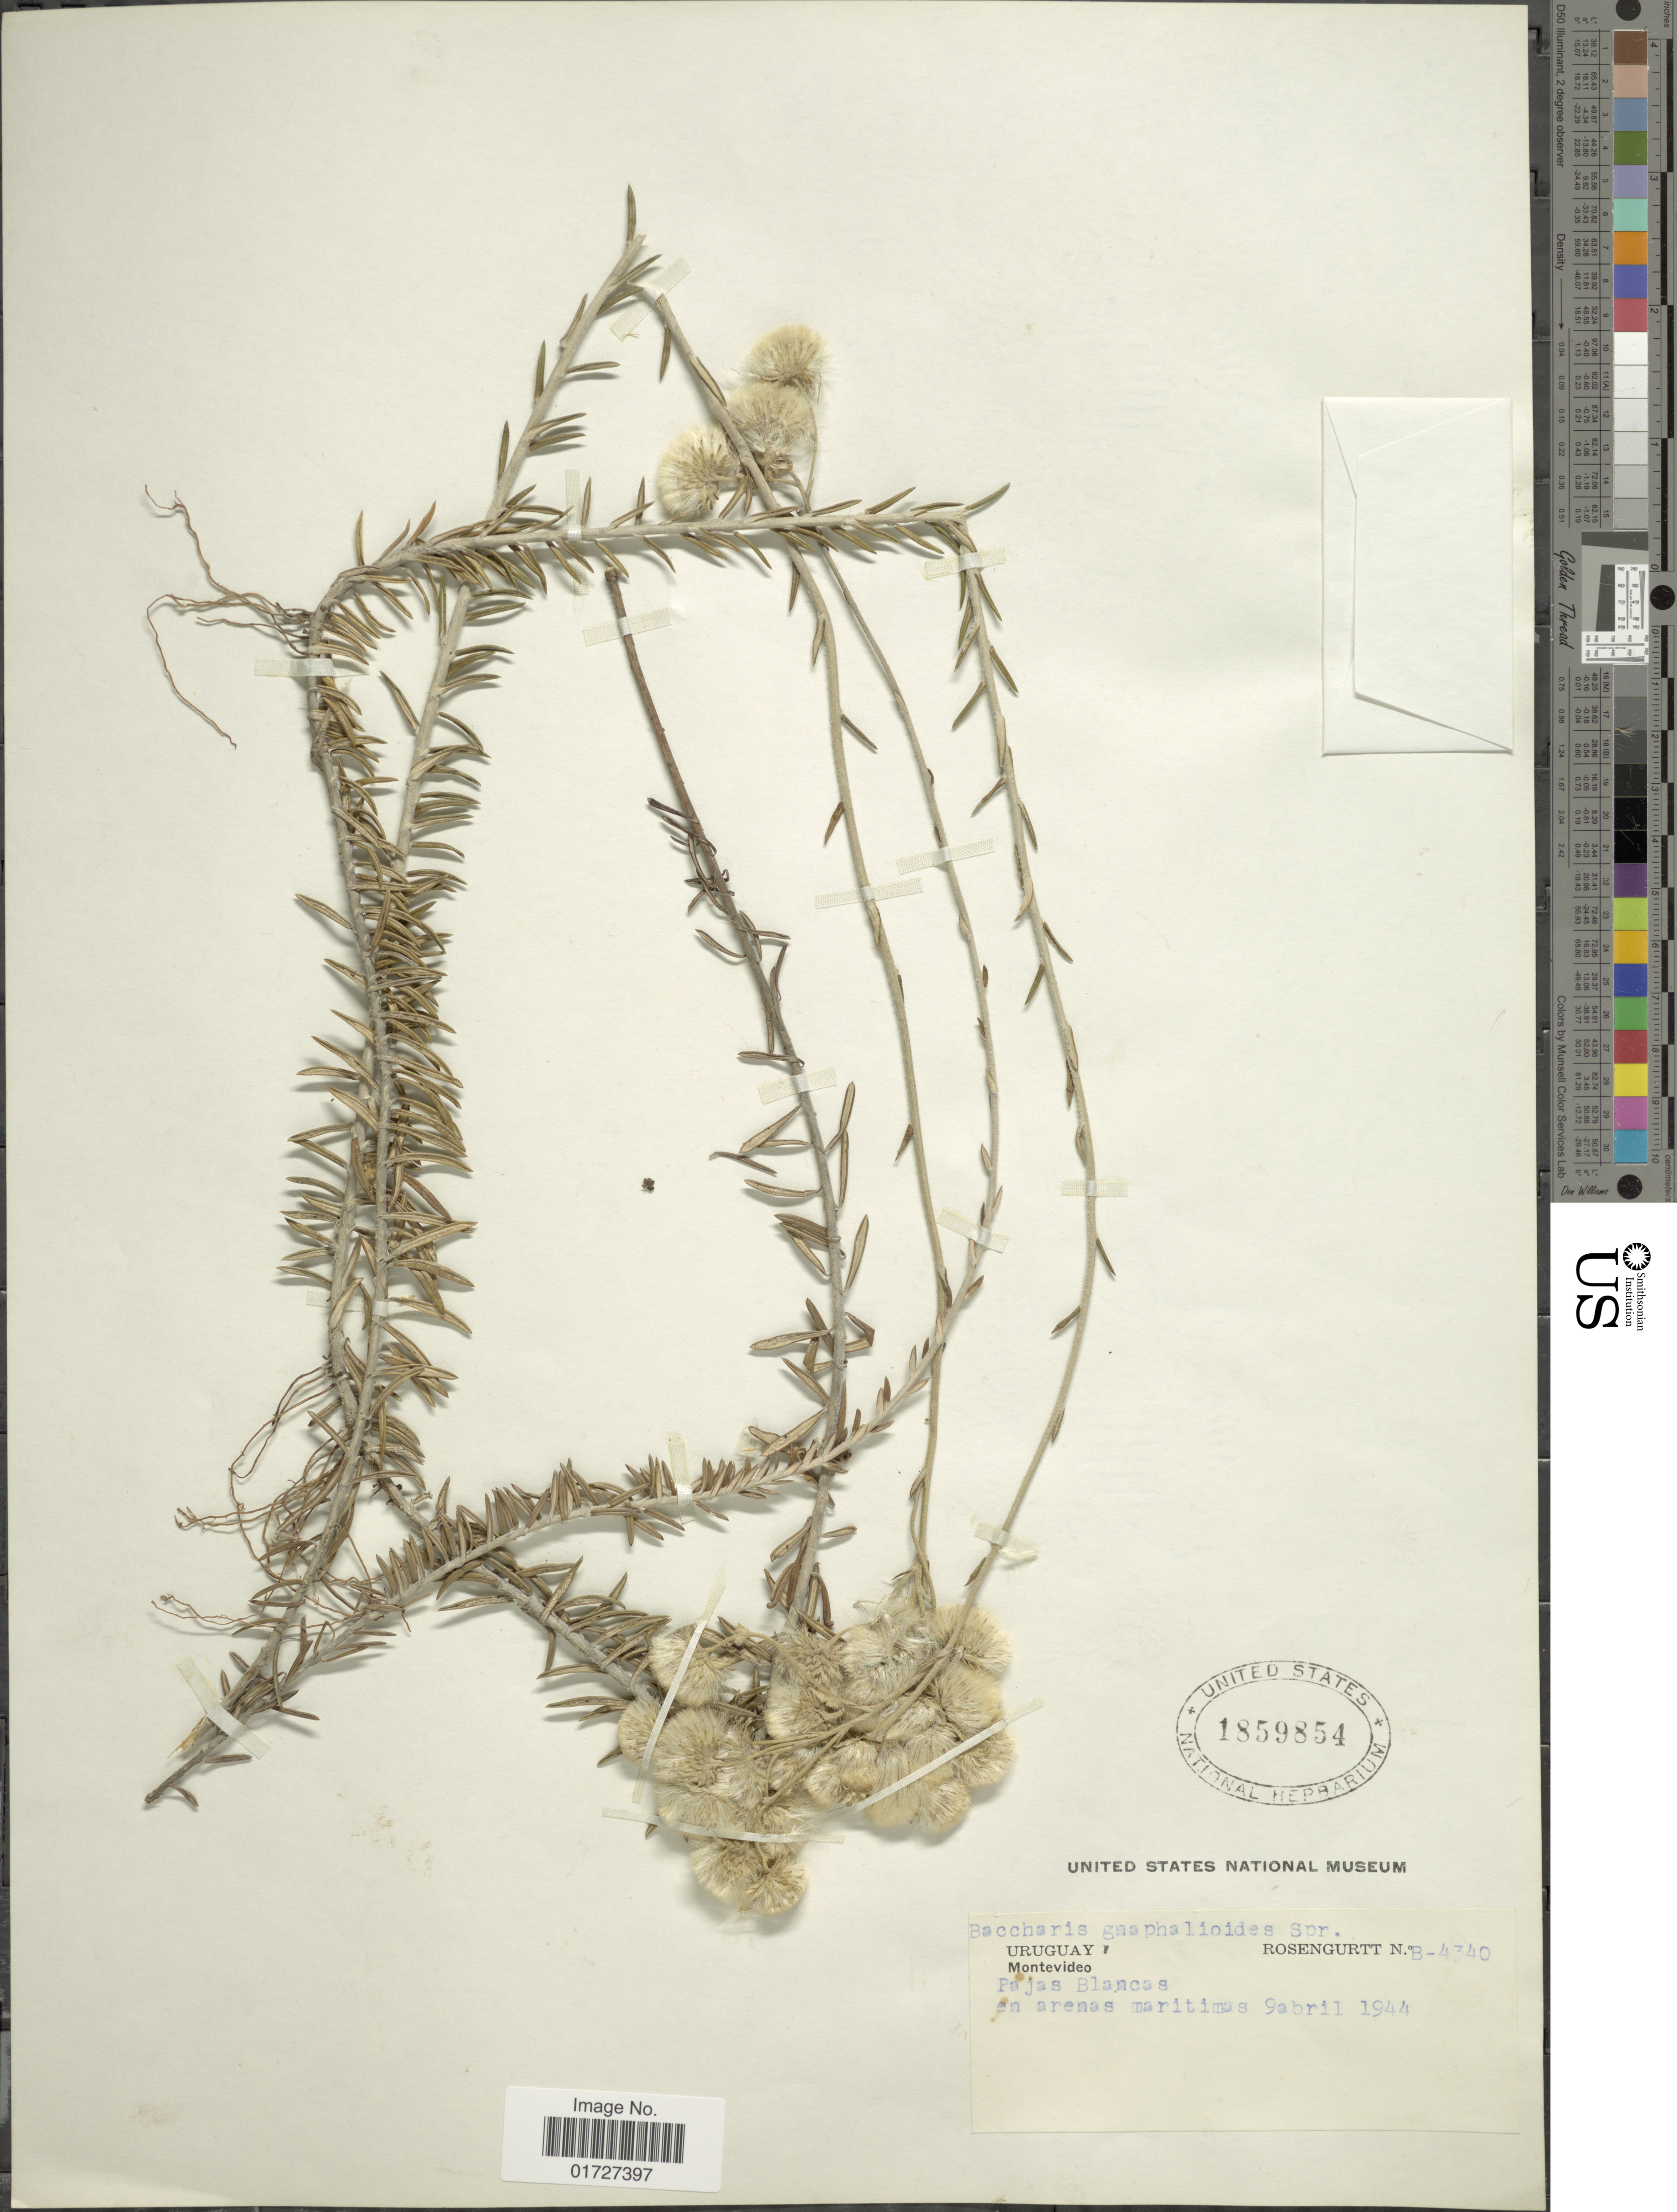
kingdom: Plantae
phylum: Tracheophyta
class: Magnoliopsida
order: Asterales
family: Asteraceae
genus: Baccharis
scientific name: Baccharis gnaphalioides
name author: DC.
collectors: Rosengurtt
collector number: B-4340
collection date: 1944-04-09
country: Uruguay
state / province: Montevideo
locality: Pajas Blancas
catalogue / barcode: US 1859854